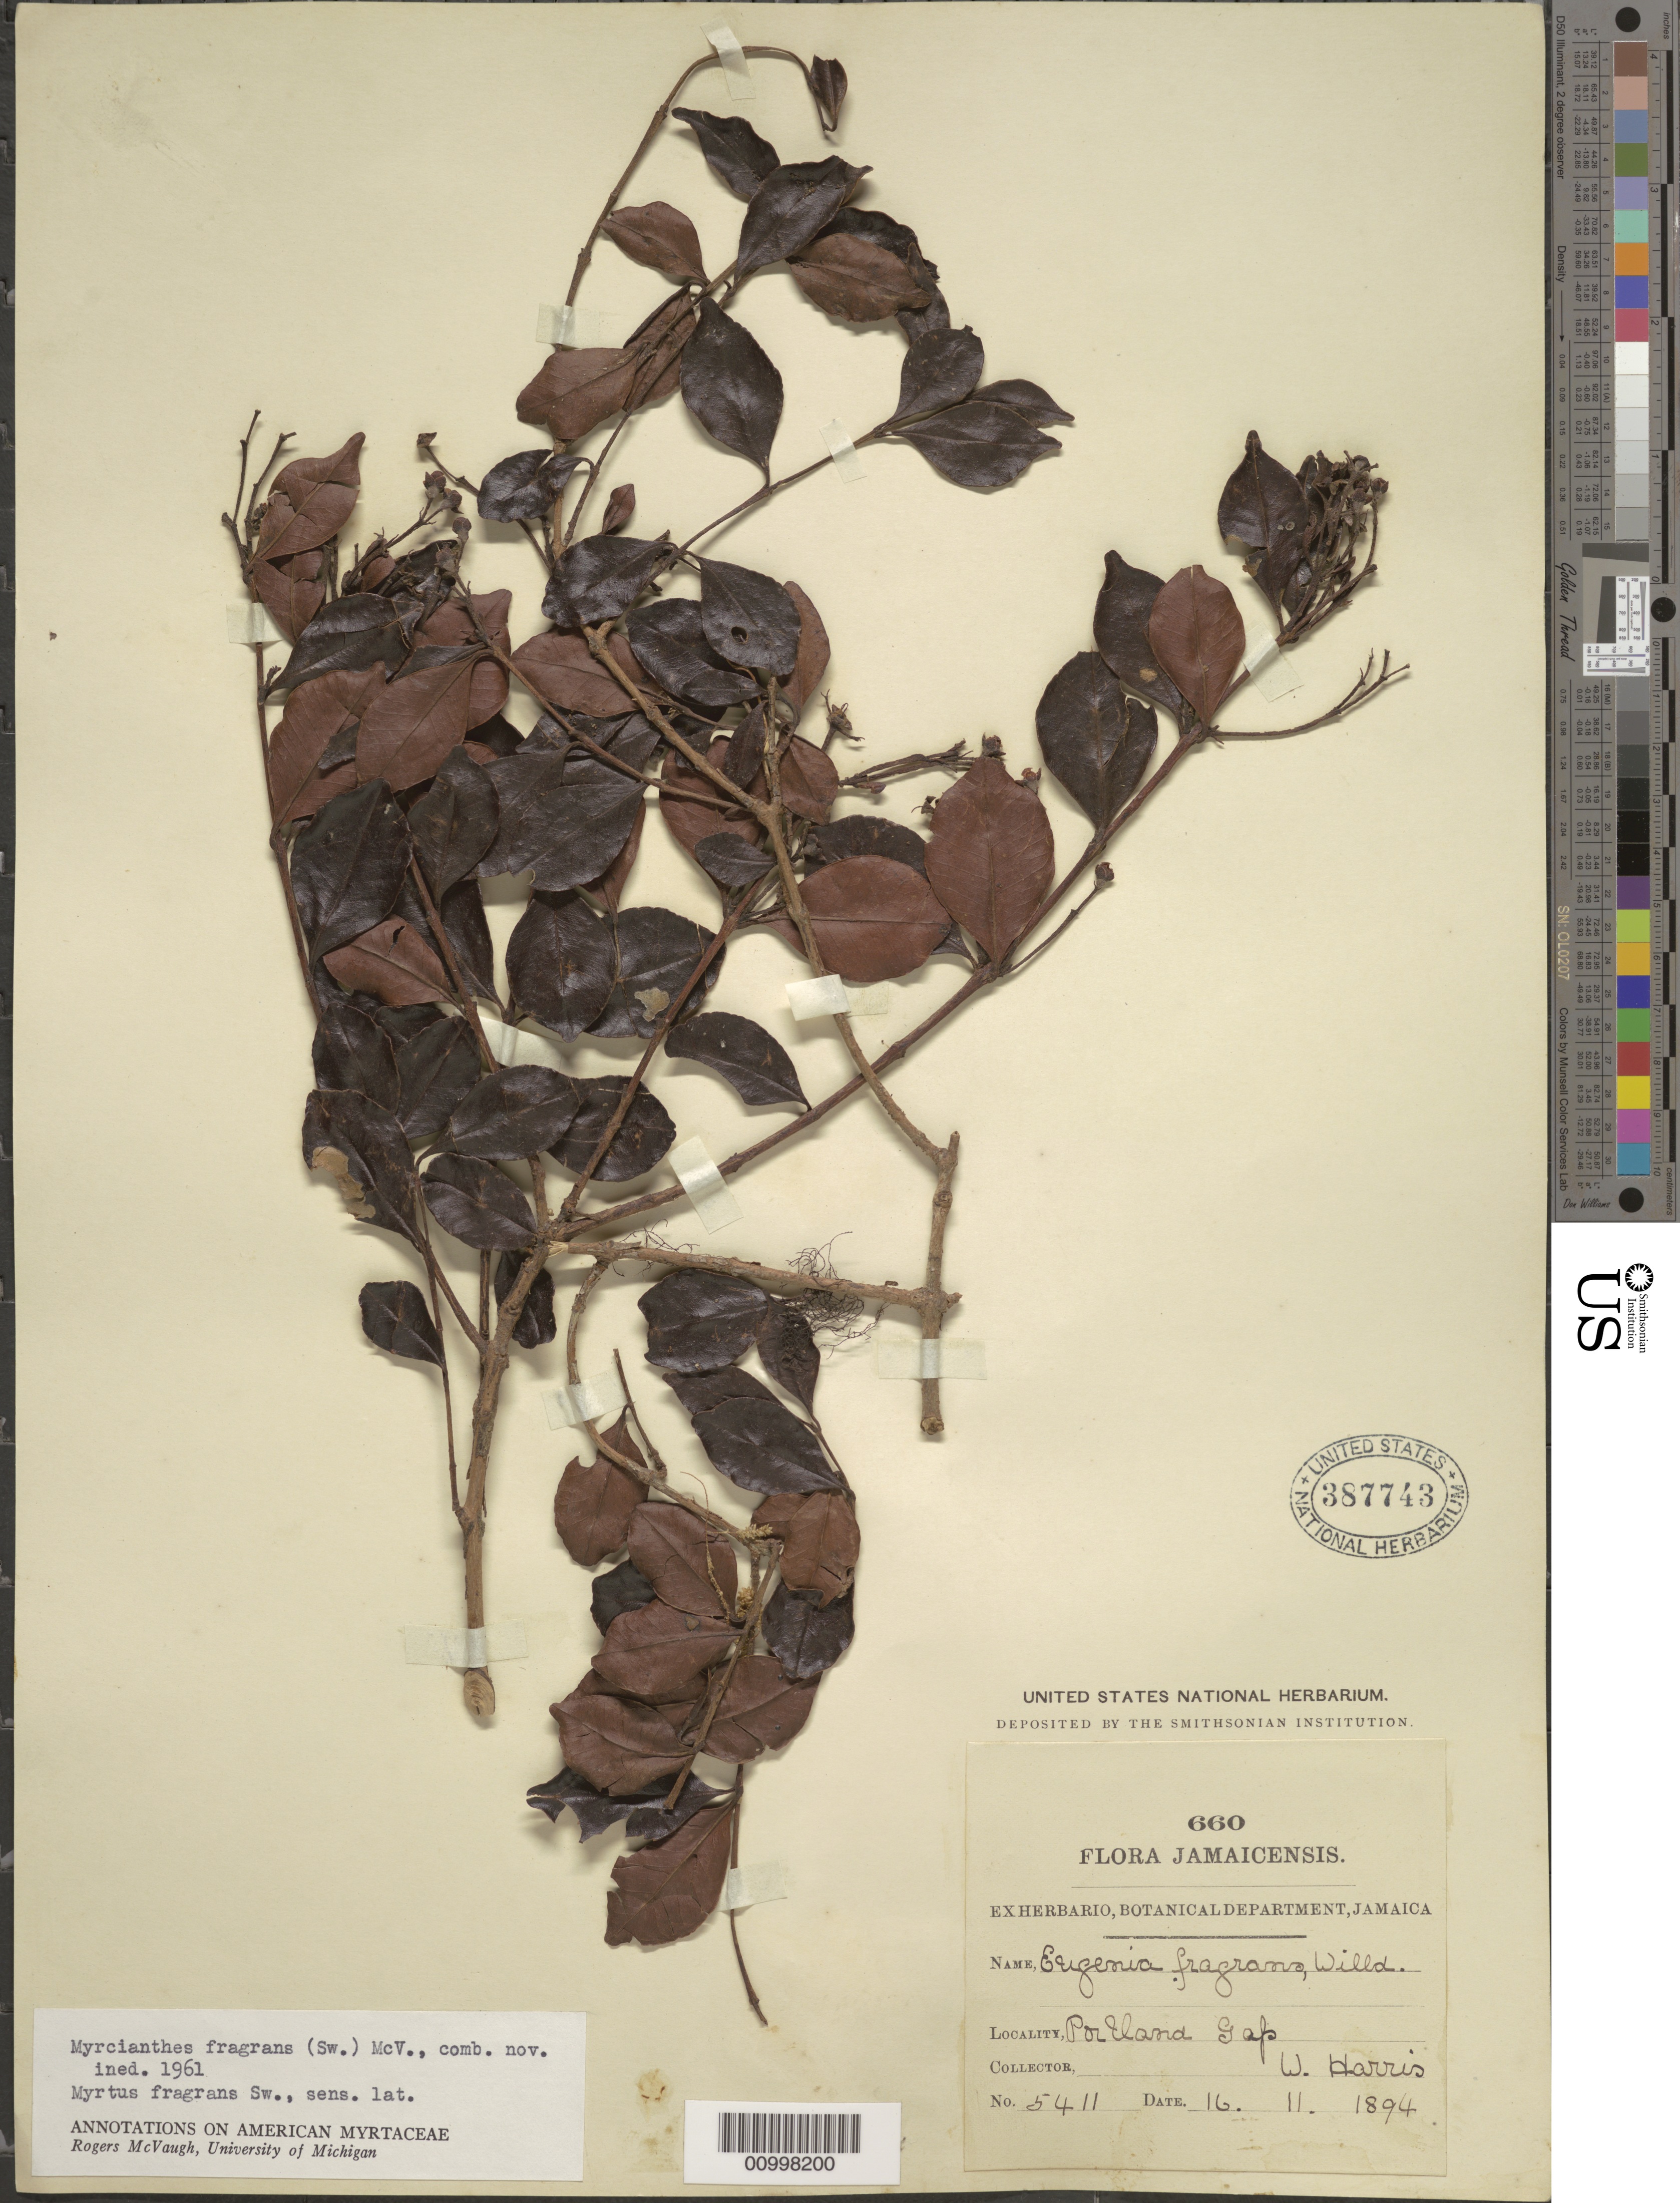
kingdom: Plantae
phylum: Tracheophyta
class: Magnoliopsida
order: Myrtales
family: Myrtaceae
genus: Myrcianthes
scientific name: Myrcianthes fragrans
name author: (Sw.) McVaugh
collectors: W. Harris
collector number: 5411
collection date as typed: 16 Nov 1894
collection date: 1894-11-16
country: Jamaica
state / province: Portland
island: Jamaica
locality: Portland Gap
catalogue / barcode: US 387743